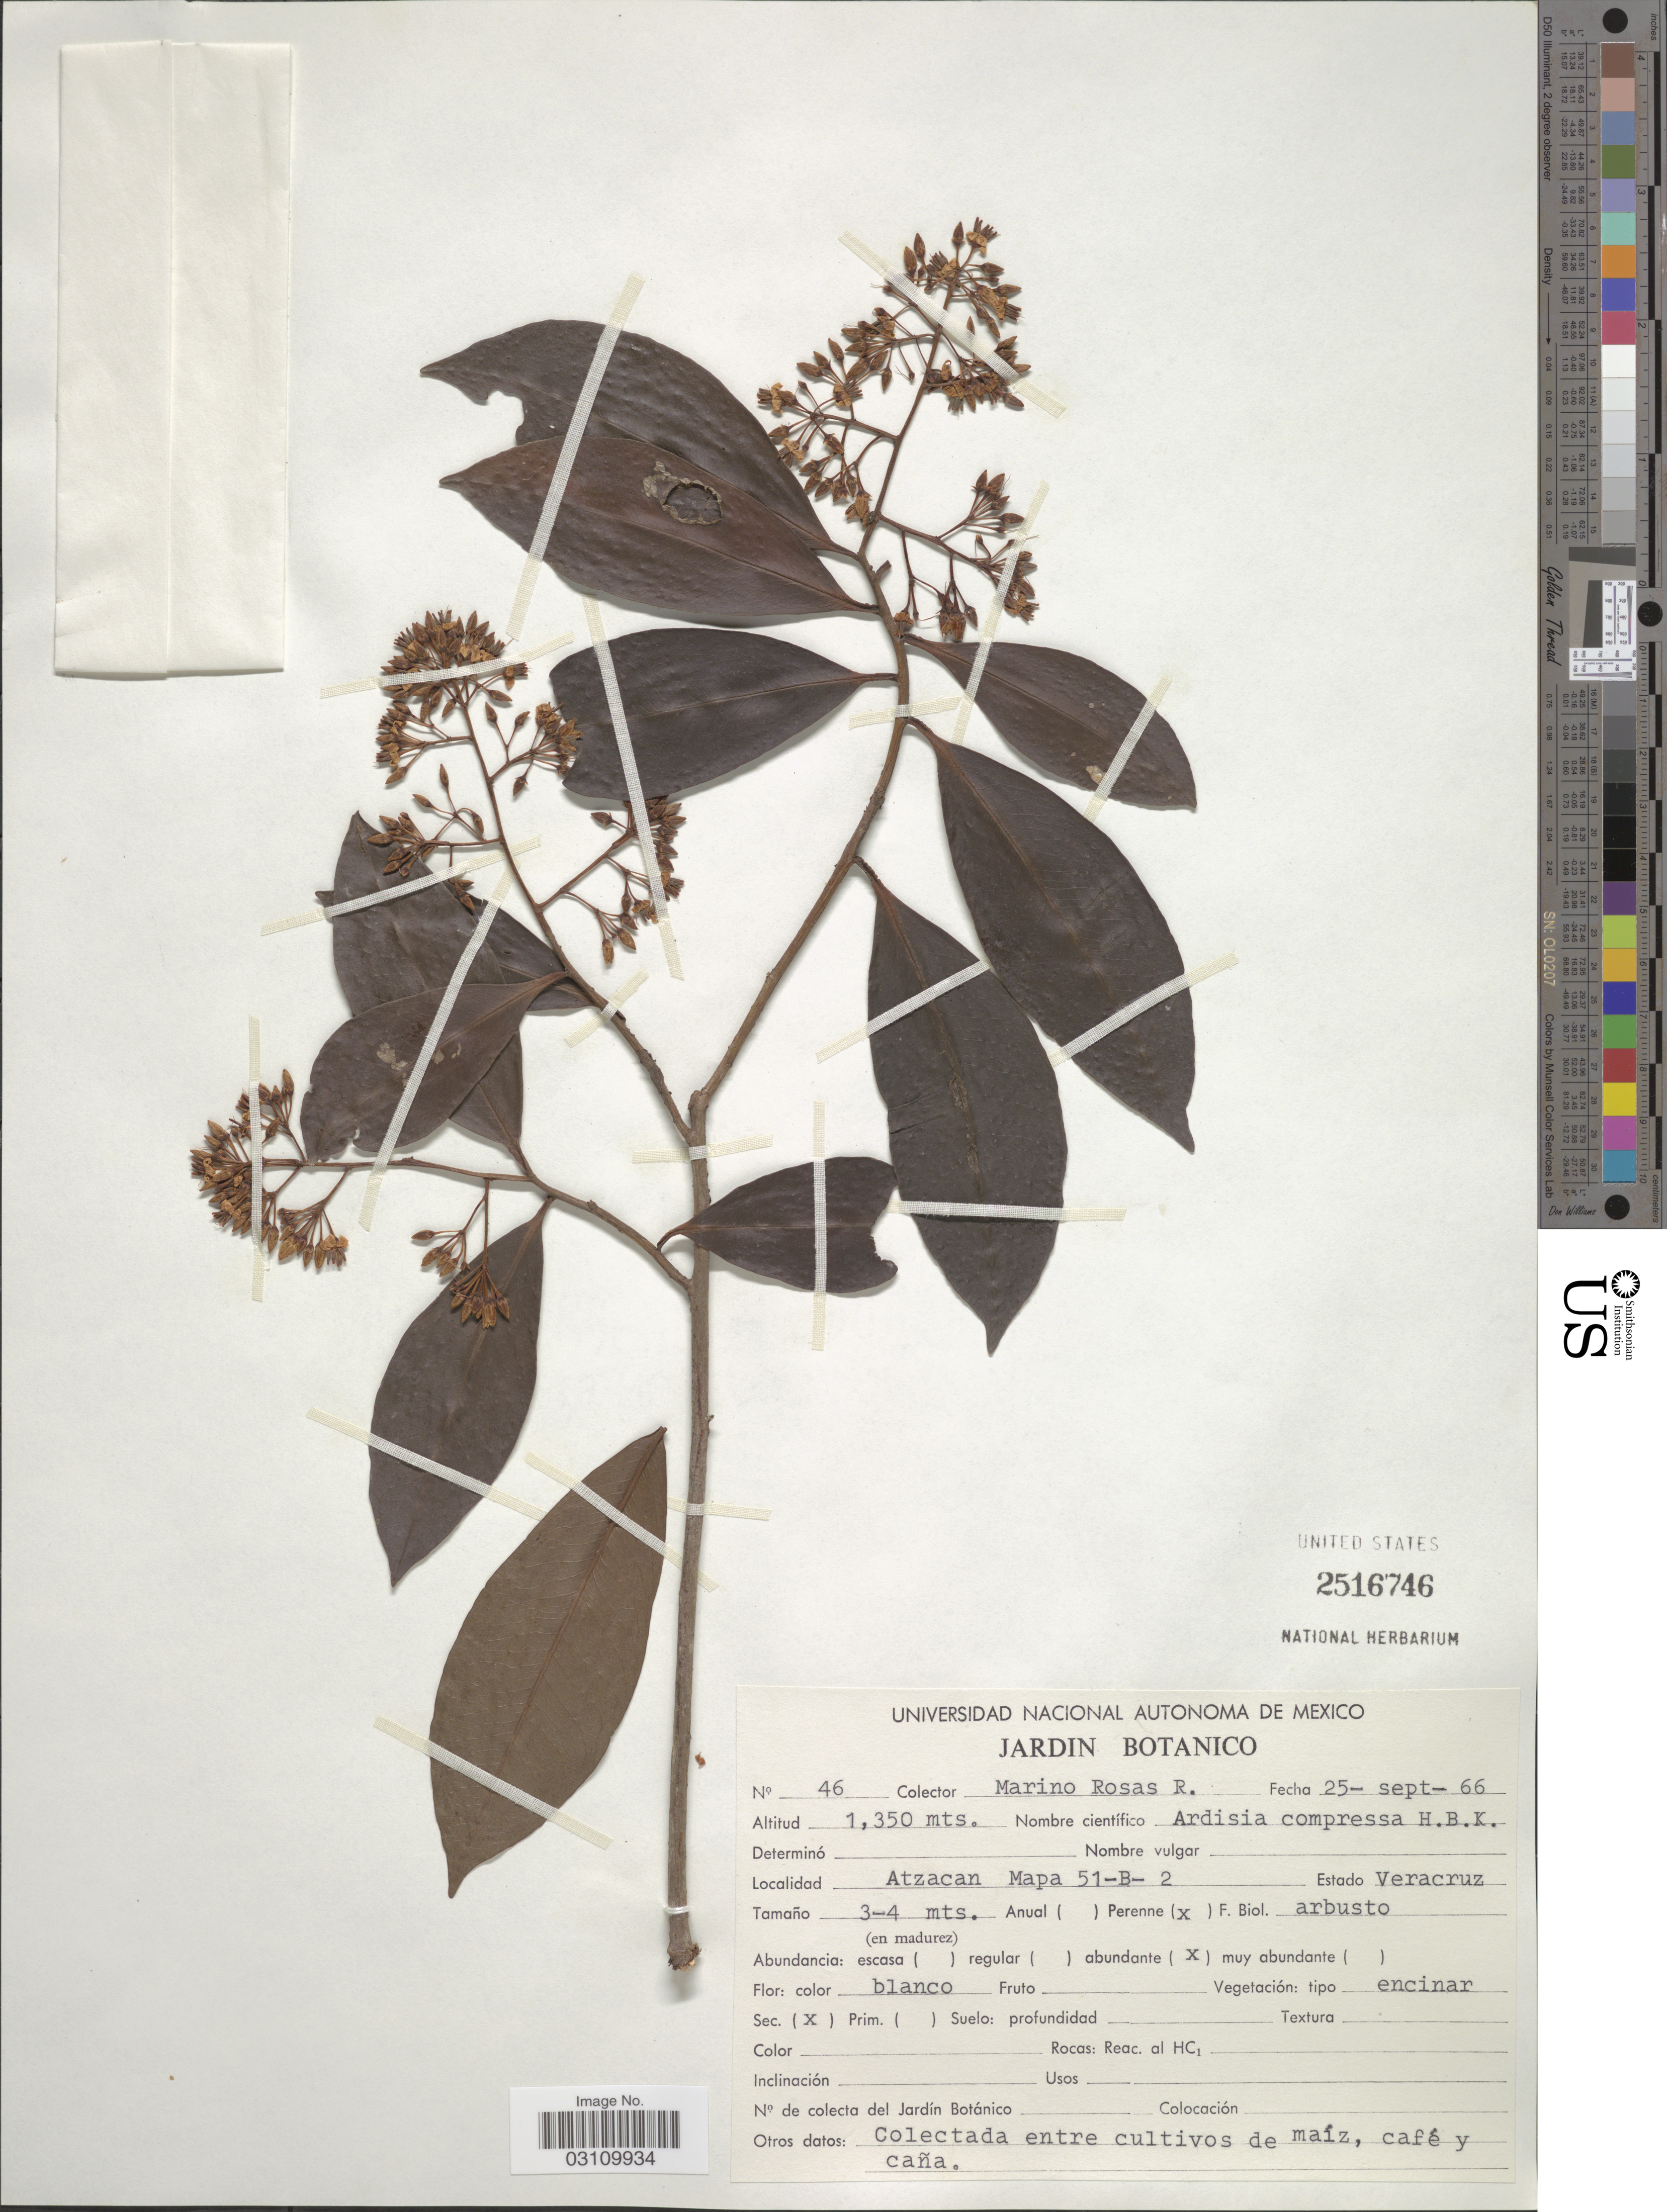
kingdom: Plantae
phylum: Tracheophyta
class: Magnoliopsida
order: Ericales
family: Primulaceae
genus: Ardisia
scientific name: Ardisia compressa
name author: Kunth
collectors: M. Rosas R.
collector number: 46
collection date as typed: Transcribed d/m/y: 25/9/66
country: Mexico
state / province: Veracruz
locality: Atzacan Mapa 51-B-2, Estado Veracruz.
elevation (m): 1350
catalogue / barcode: US 2516746